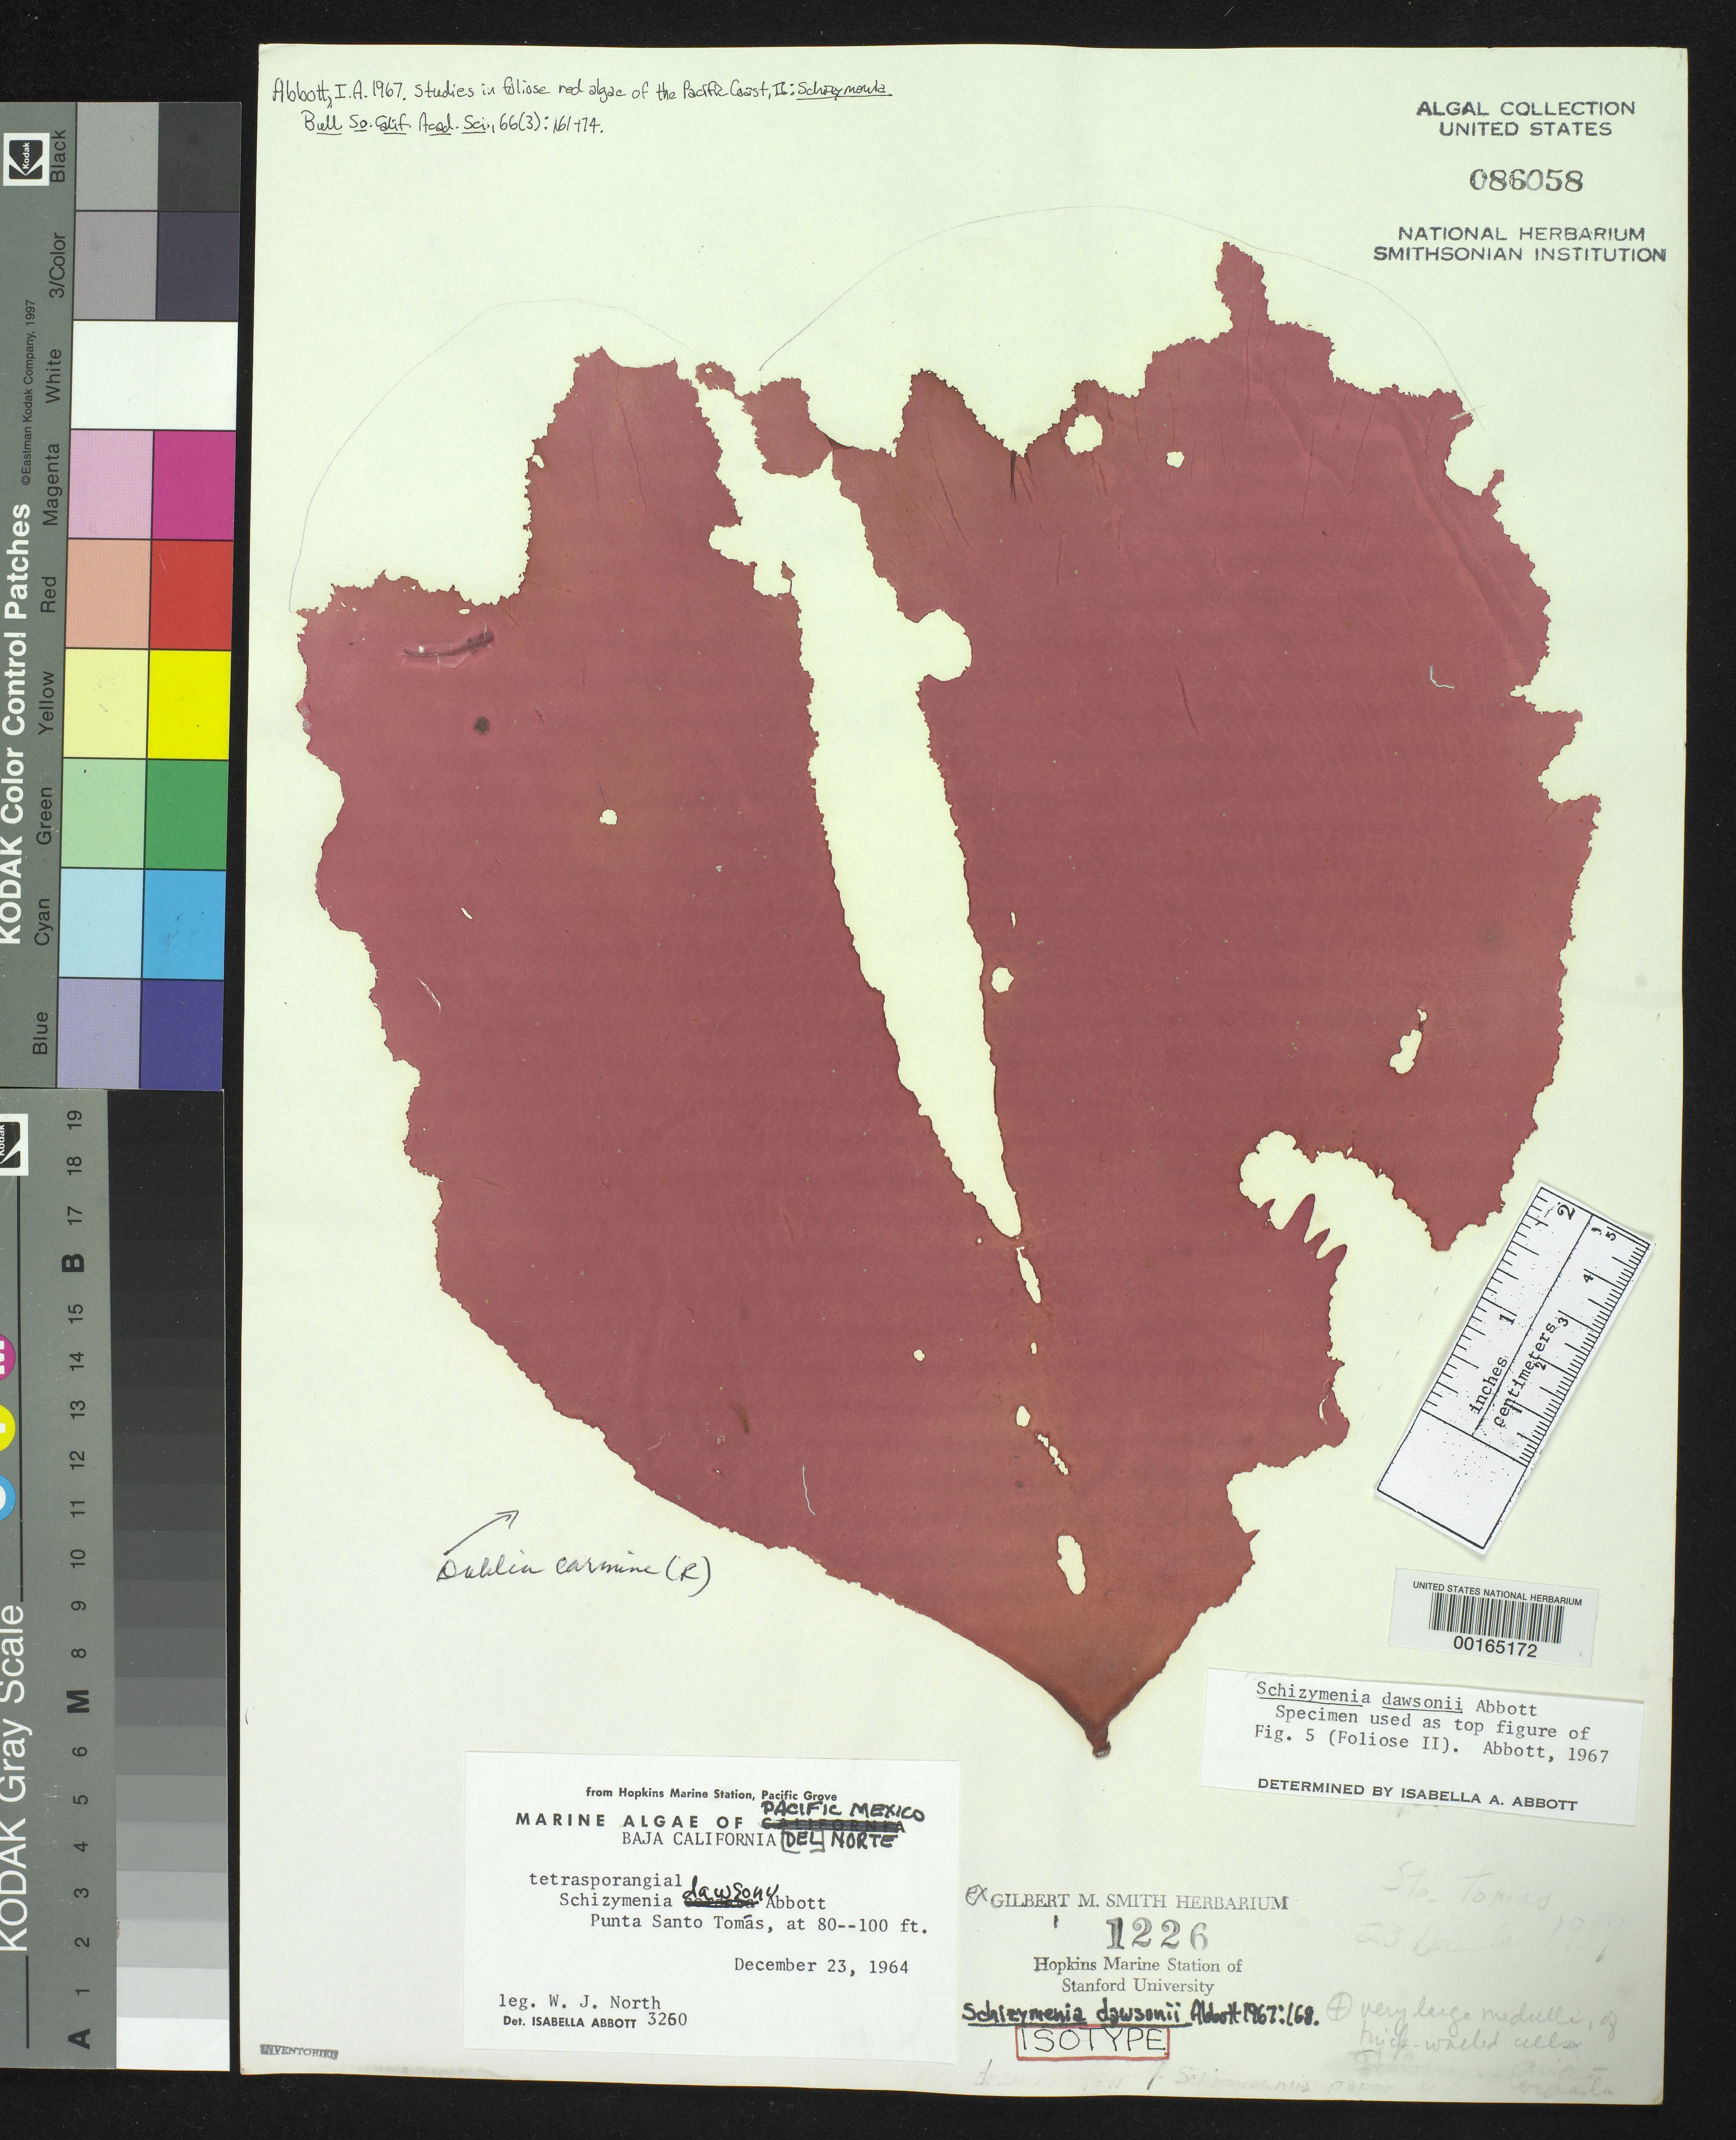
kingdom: Plantae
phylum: Rhodophyta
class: Florideophyceae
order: Nemastomatales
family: Schizymeniaceae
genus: Schizymenia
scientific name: Schizymenia dawsonii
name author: I.A. Abbott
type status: Isotype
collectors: W. North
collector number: IAA 3260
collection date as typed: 23 Dec 1964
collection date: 1964-12-23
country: Mexico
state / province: Baja California Norte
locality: Punta Santo Tomas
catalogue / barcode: US 86058